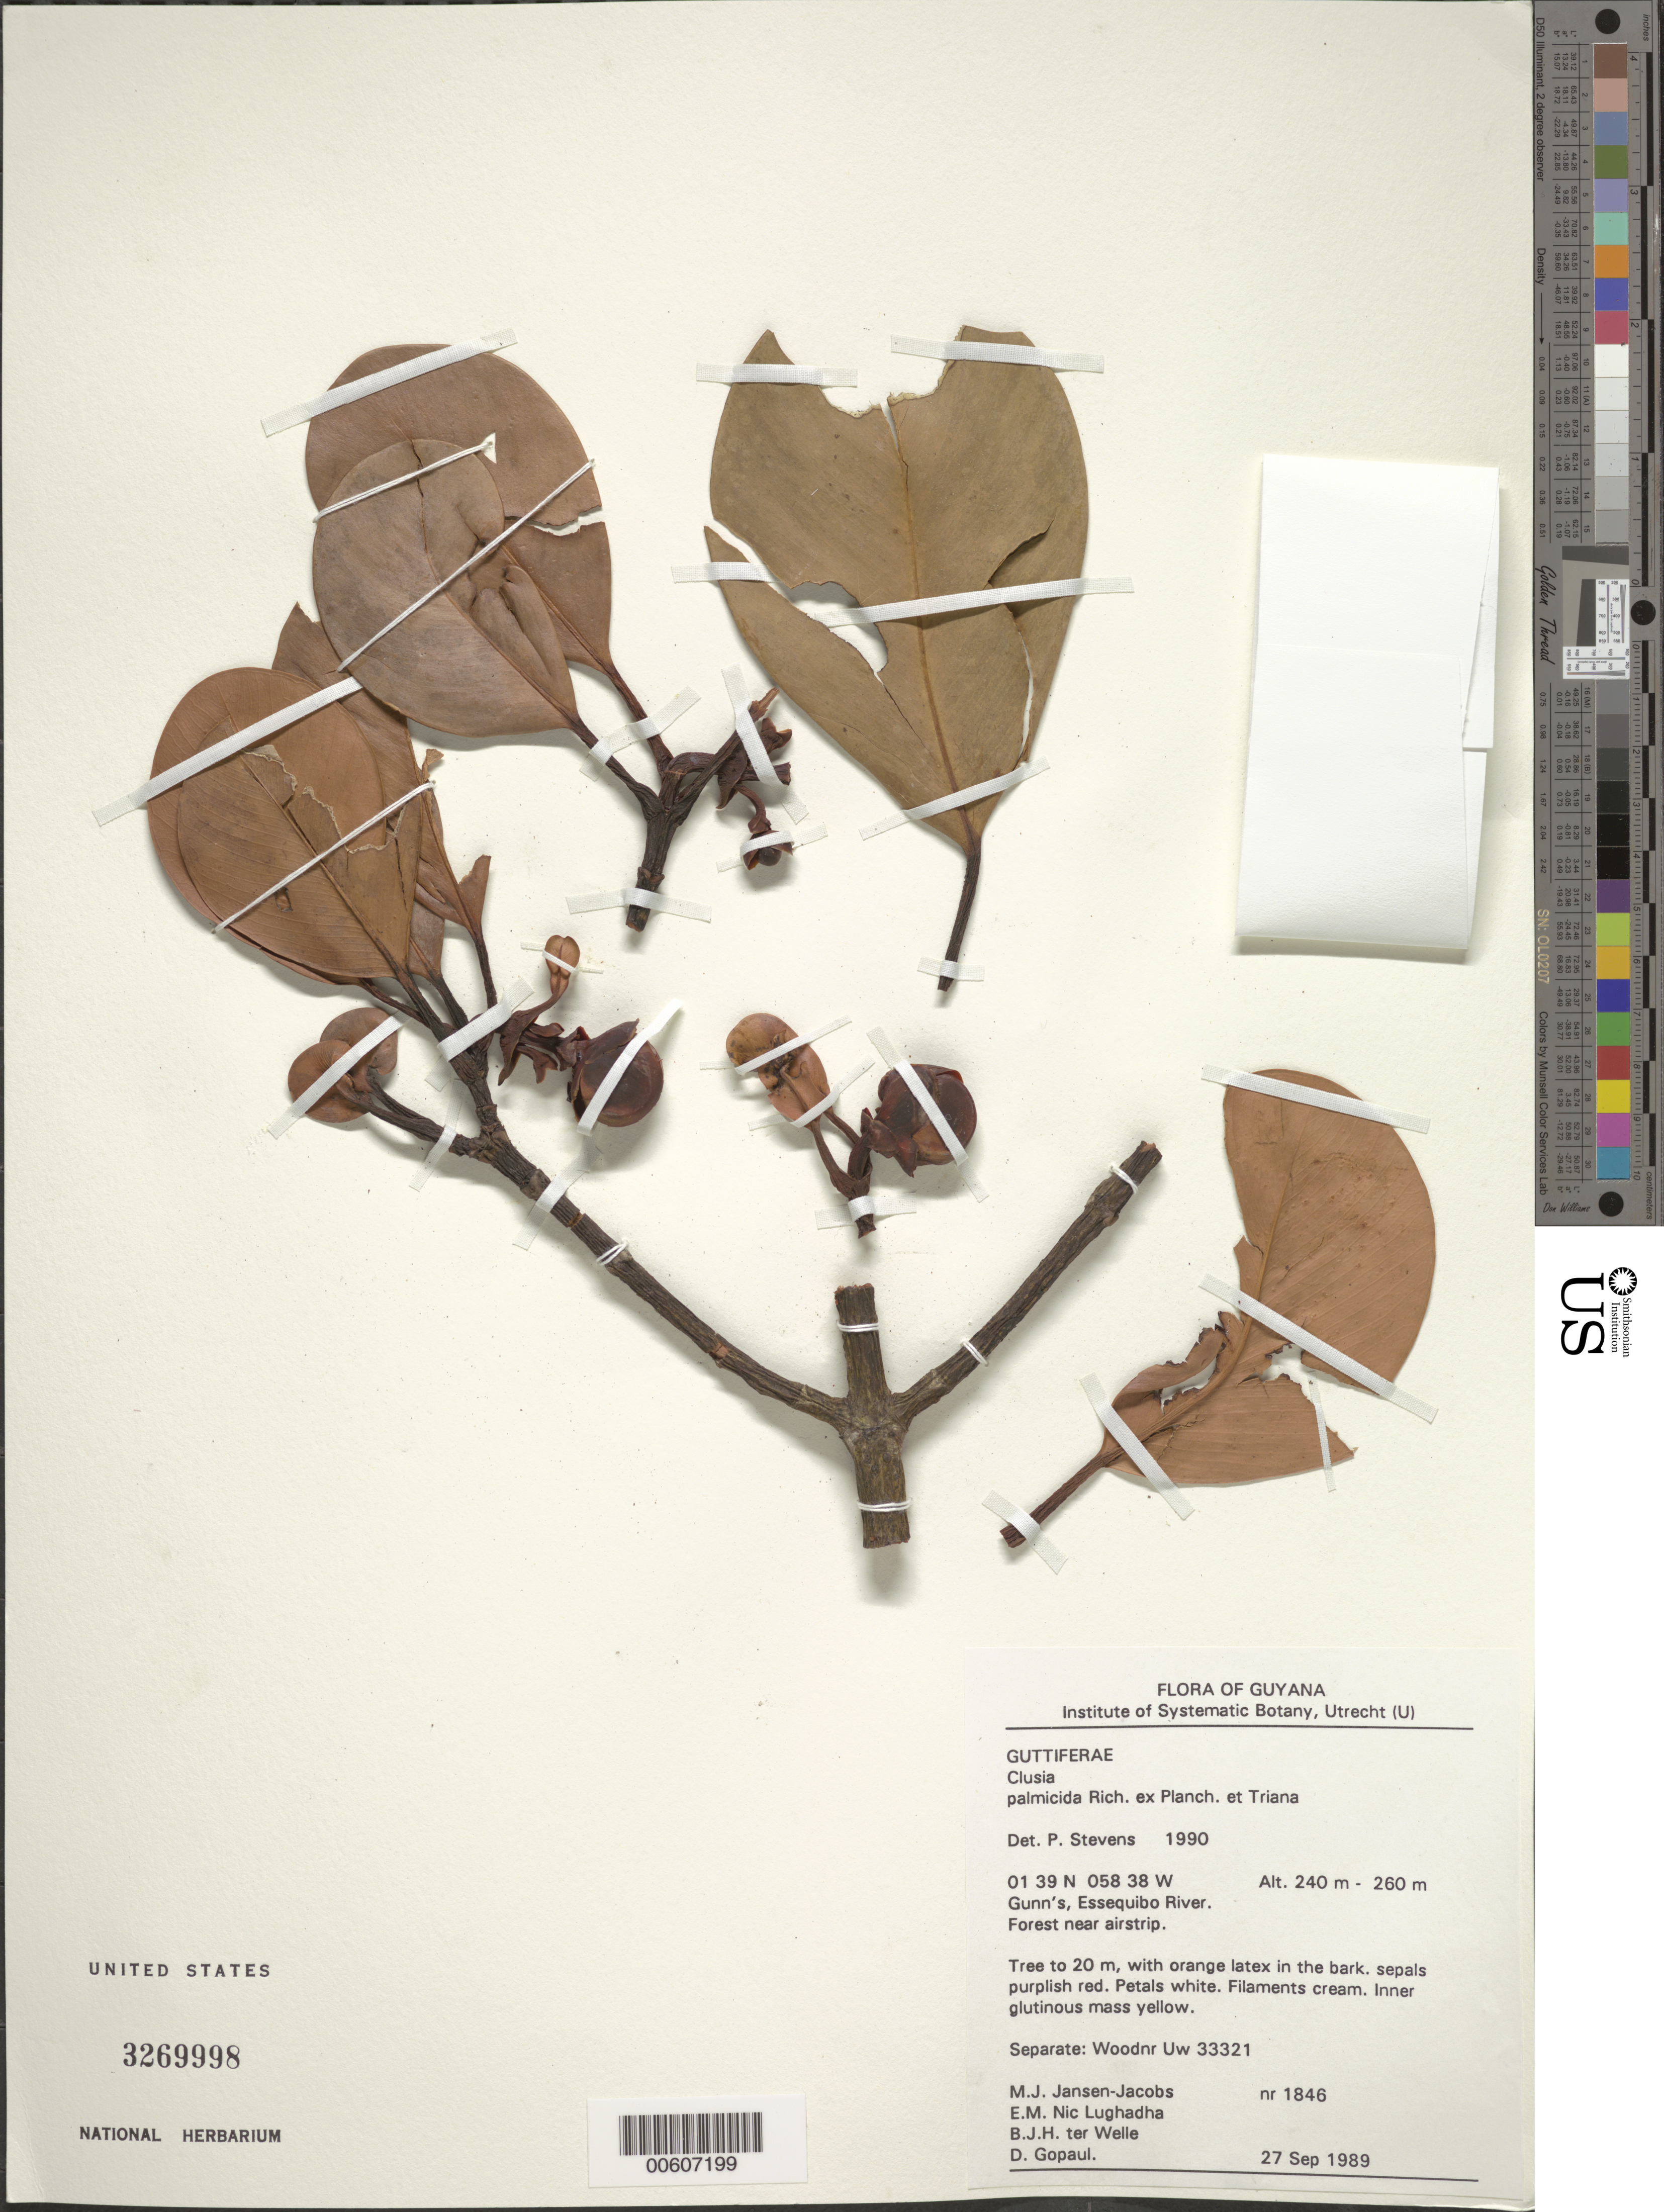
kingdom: Plantae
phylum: Tracheophyta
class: Magnoliopsida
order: Malpighiales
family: Clusiaceae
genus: Clusia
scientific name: Clusia palmicida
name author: Rich.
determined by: Stevens, P. F.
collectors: M. J. Jansen-Jacobs, E. Nic Lughadha, B. Welle & D. Gopaul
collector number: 1846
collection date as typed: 27-Sep-89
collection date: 1989-09-27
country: Guyana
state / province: U. Takutu-U. Essequibo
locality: Gunn's, Essequibo River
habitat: Forest near airstrip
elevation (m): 240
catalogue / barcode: US 3269998